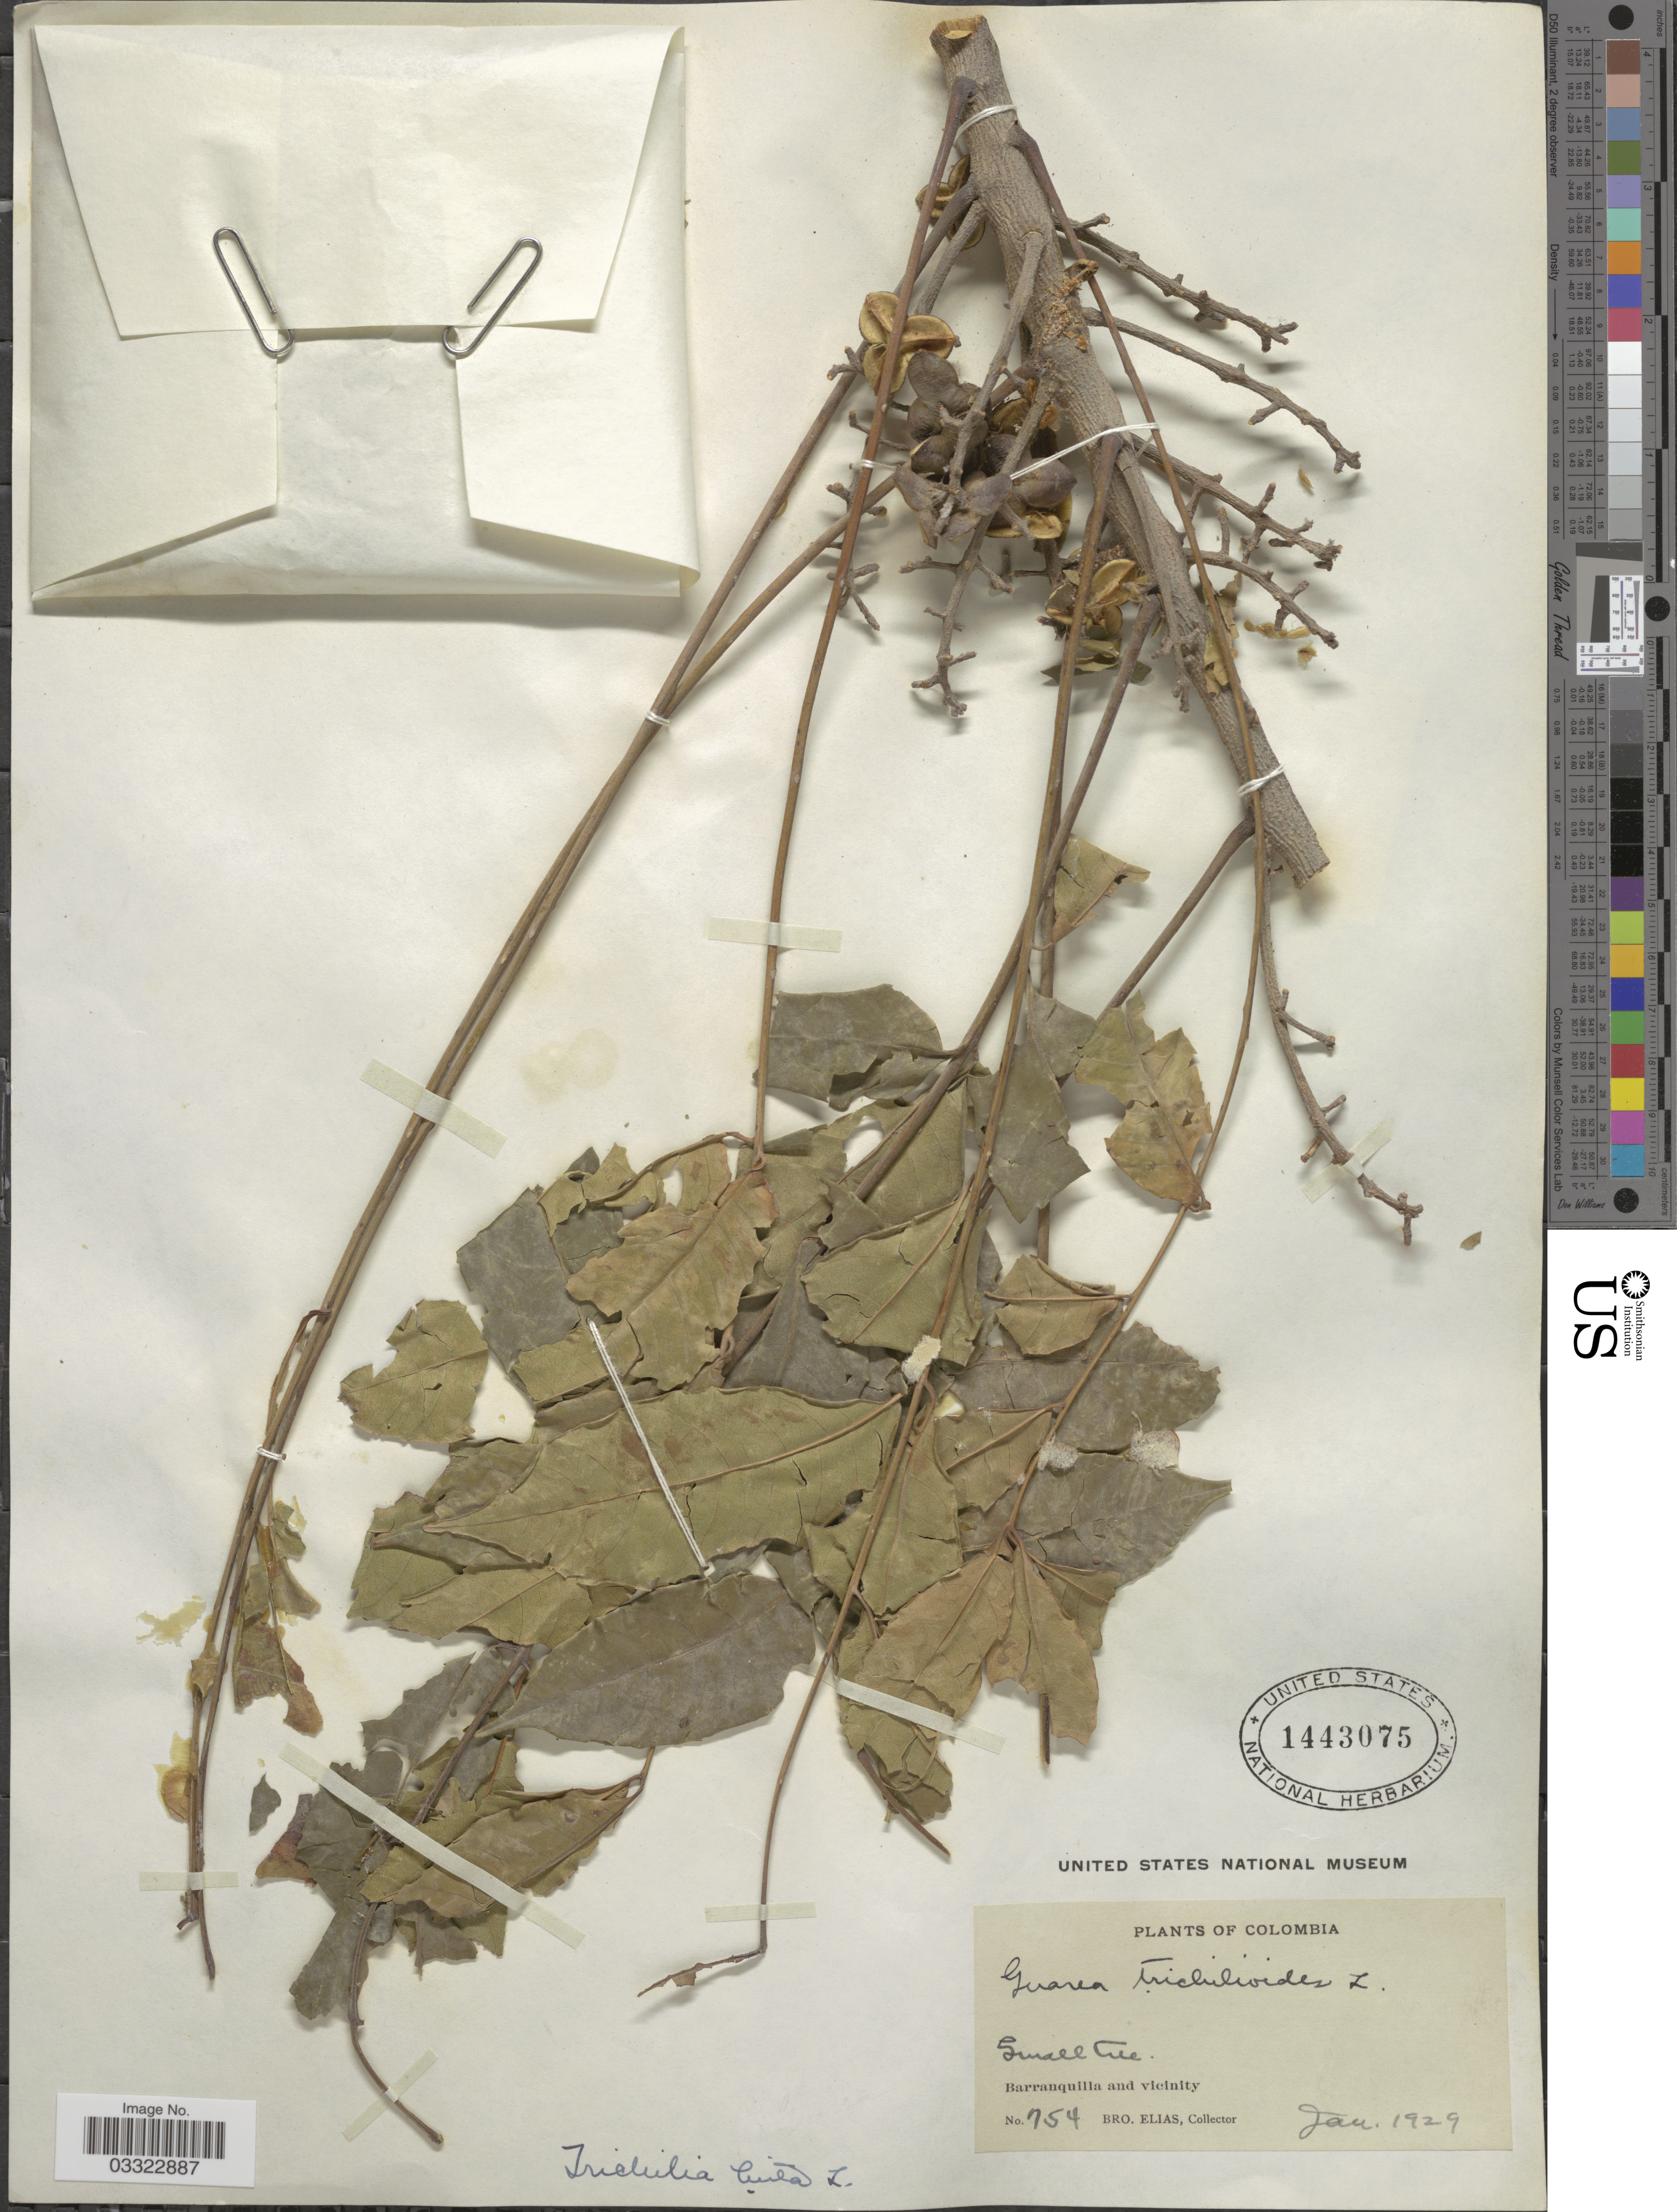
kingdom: Plantae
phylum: Tracheophyta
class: Magnoliopsida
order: Sapindales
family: Meliaceae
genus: Trichilia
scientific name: Trichilia hirta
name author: L.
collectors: Bro. Elias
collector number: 754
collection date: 1929-01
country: Colombia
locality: Barranquilla and vicinity.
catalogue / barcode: US 1443075